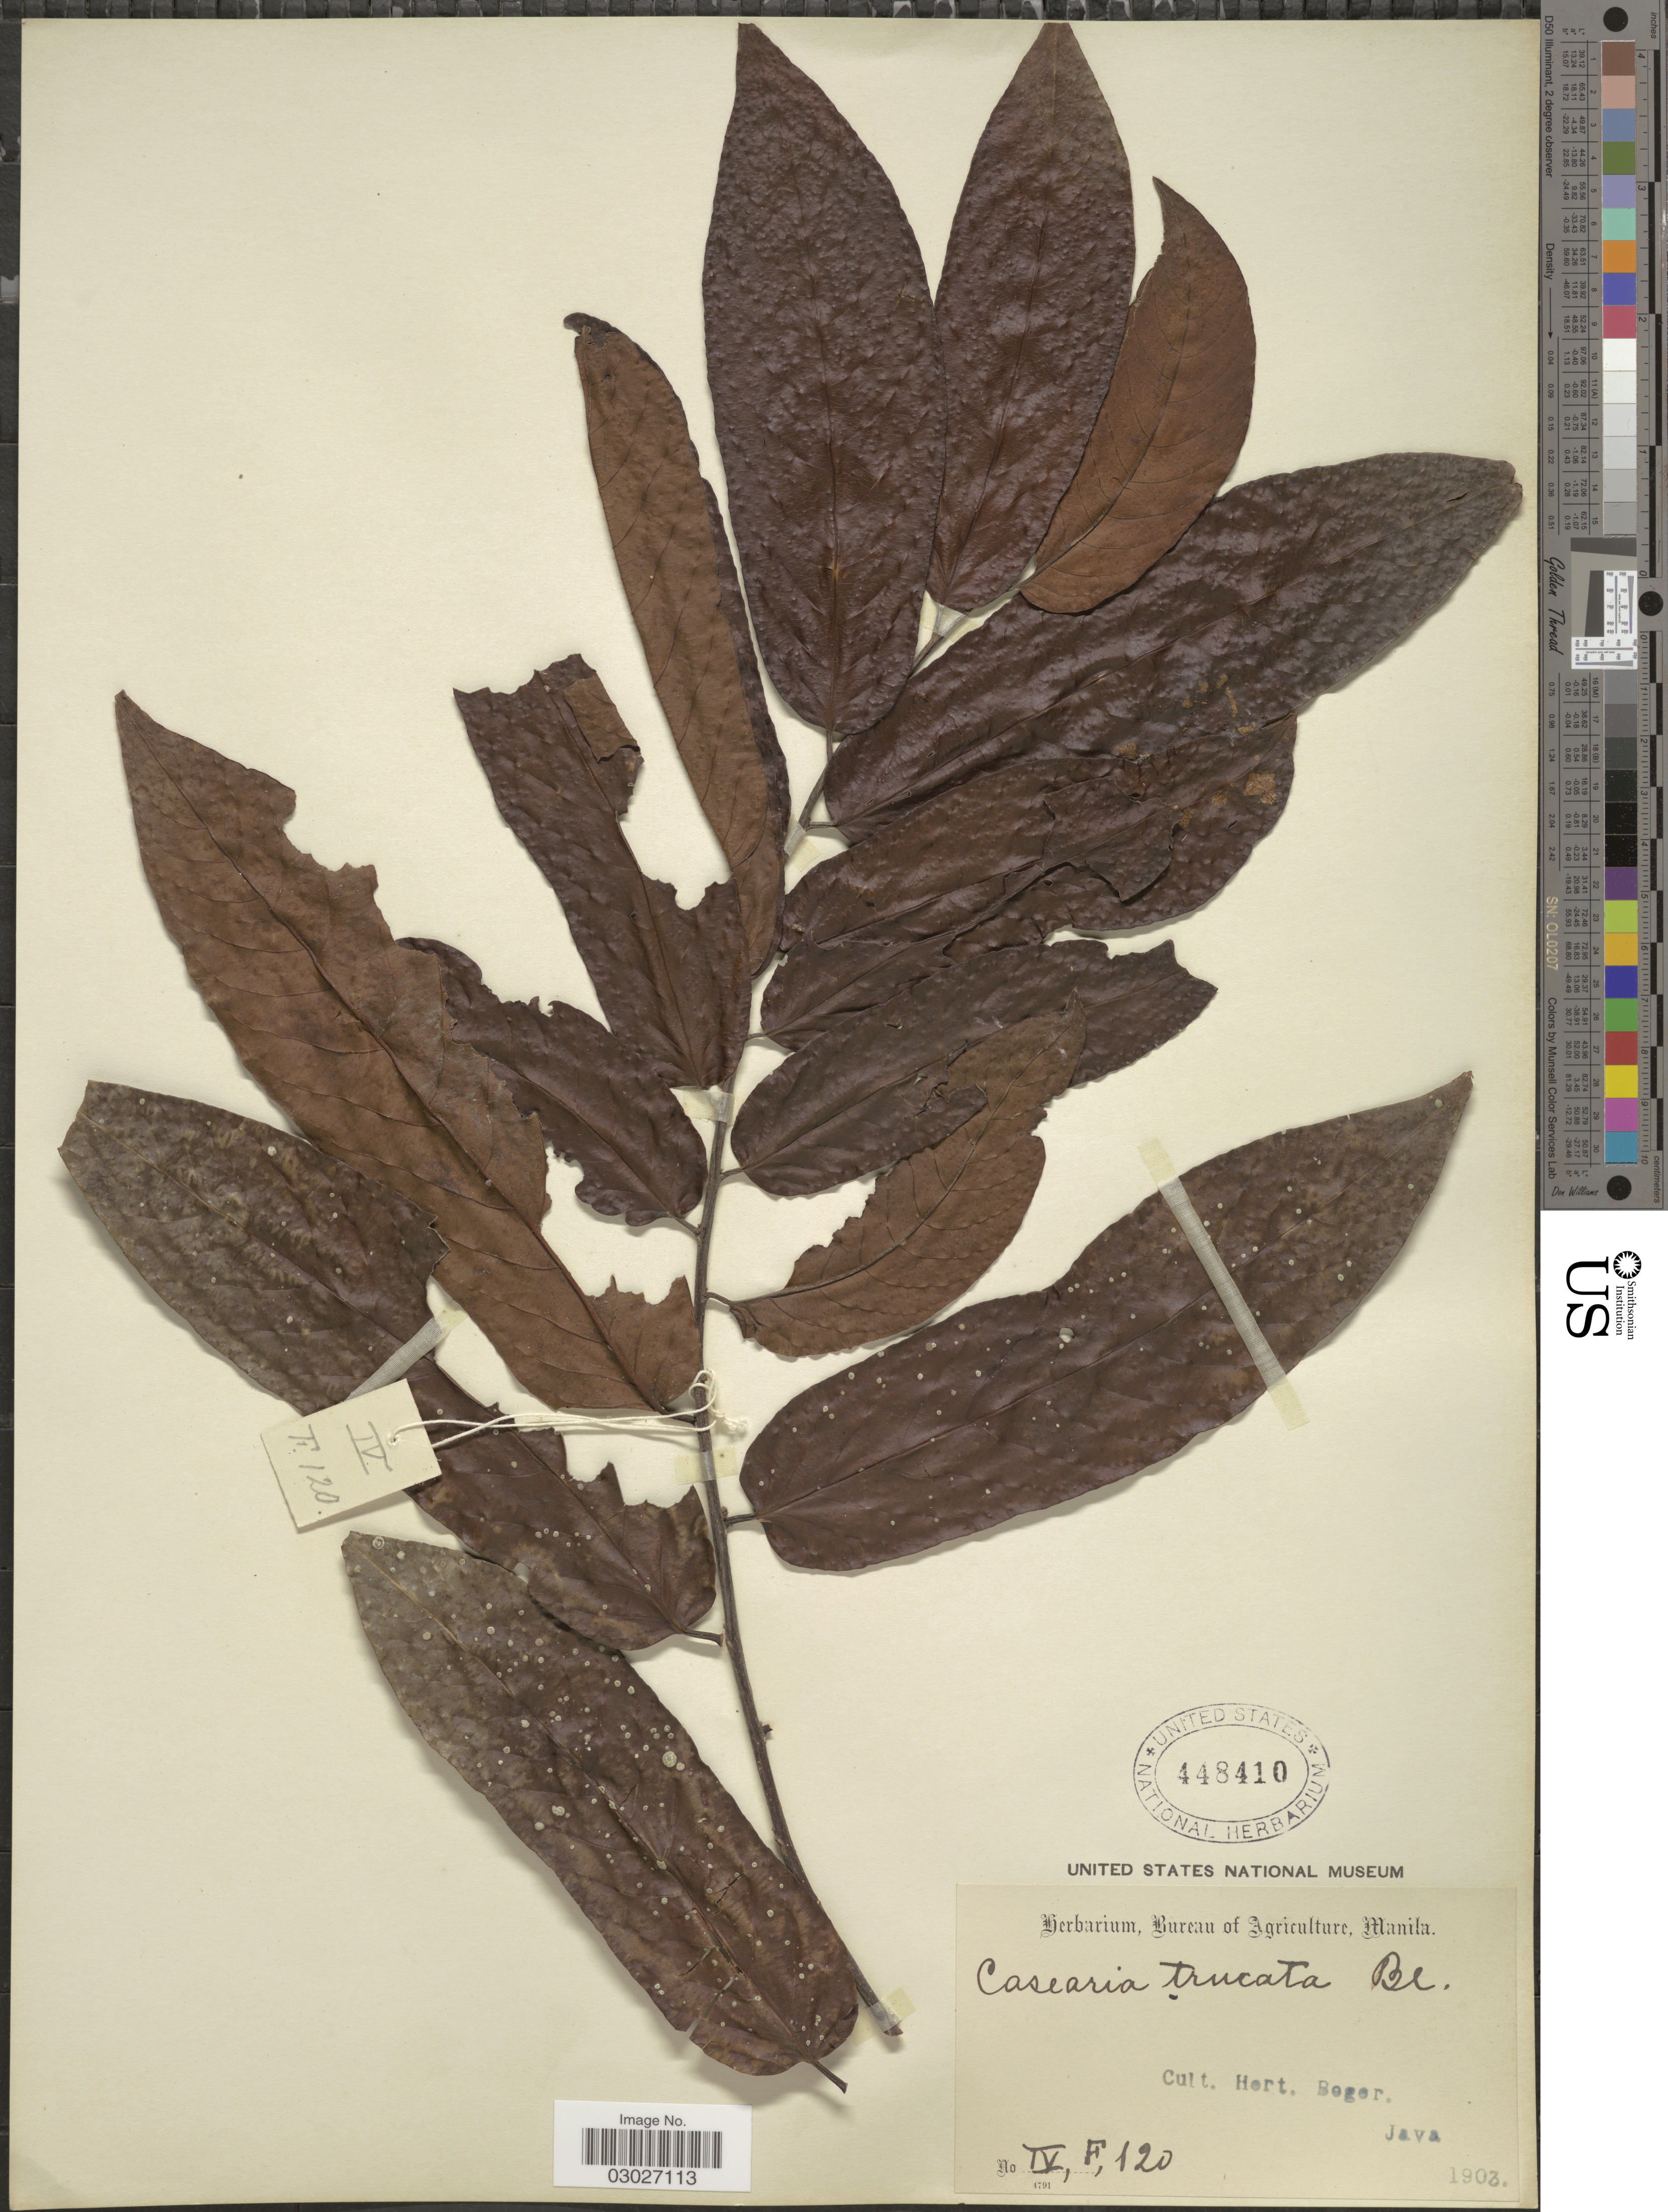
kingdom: Plantae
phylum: Tracheophyta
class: Magnoliopsida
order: Malpighiales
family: Salicaceae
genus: Casearia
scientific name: Casearia truncata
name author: Blume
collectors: Ex herb. Bureau of Agriculture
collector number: IV,F,120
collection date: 1903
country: Indonesia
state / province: Java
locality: Hort. Bogor.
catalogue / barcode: US 448410